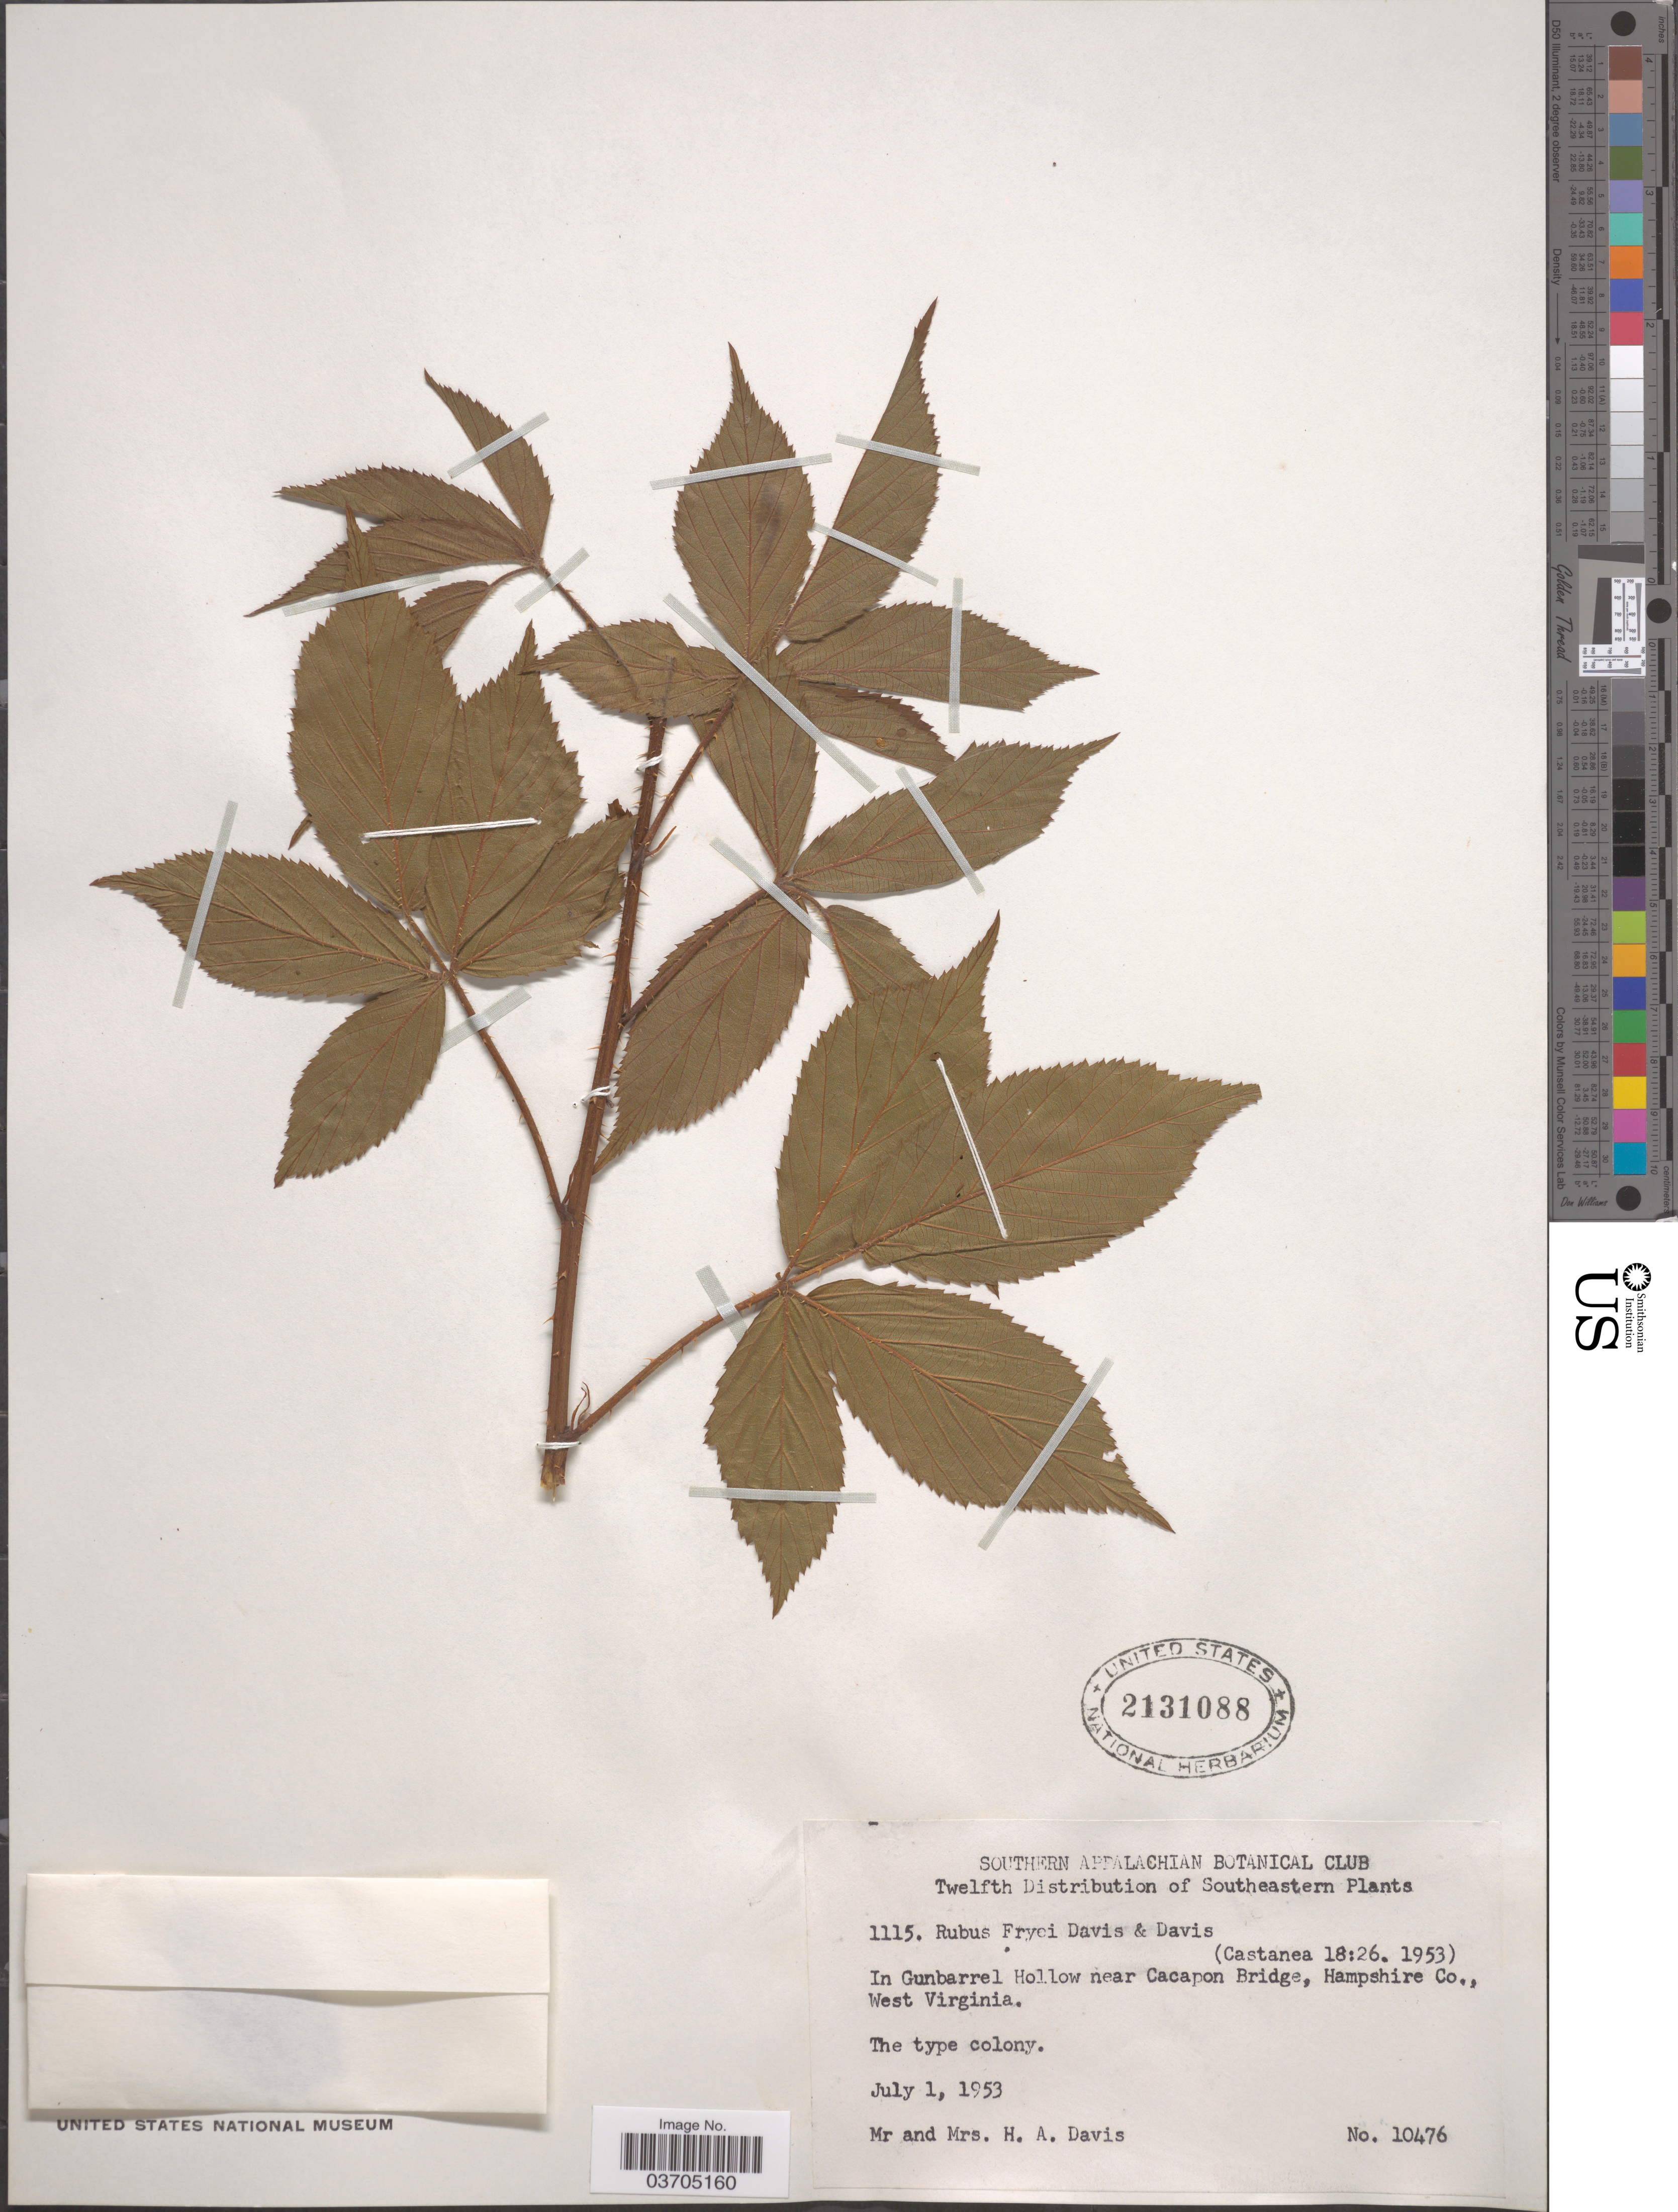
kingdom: Plantae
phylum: Tracheophyta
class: Magnoliopsida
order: Rosales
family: Rosaceae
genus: Rubus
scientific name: Rubus fryei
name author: H.A. Davis & T. Davis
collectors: H. Davis & H. Davis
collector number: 10476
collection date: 1953-07-01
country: United States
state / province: West Virginia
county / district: Hampshire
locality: In Gunbarrel Hollow near Cacapon Bridge, Hampshire Co.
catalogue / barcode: US 2131088